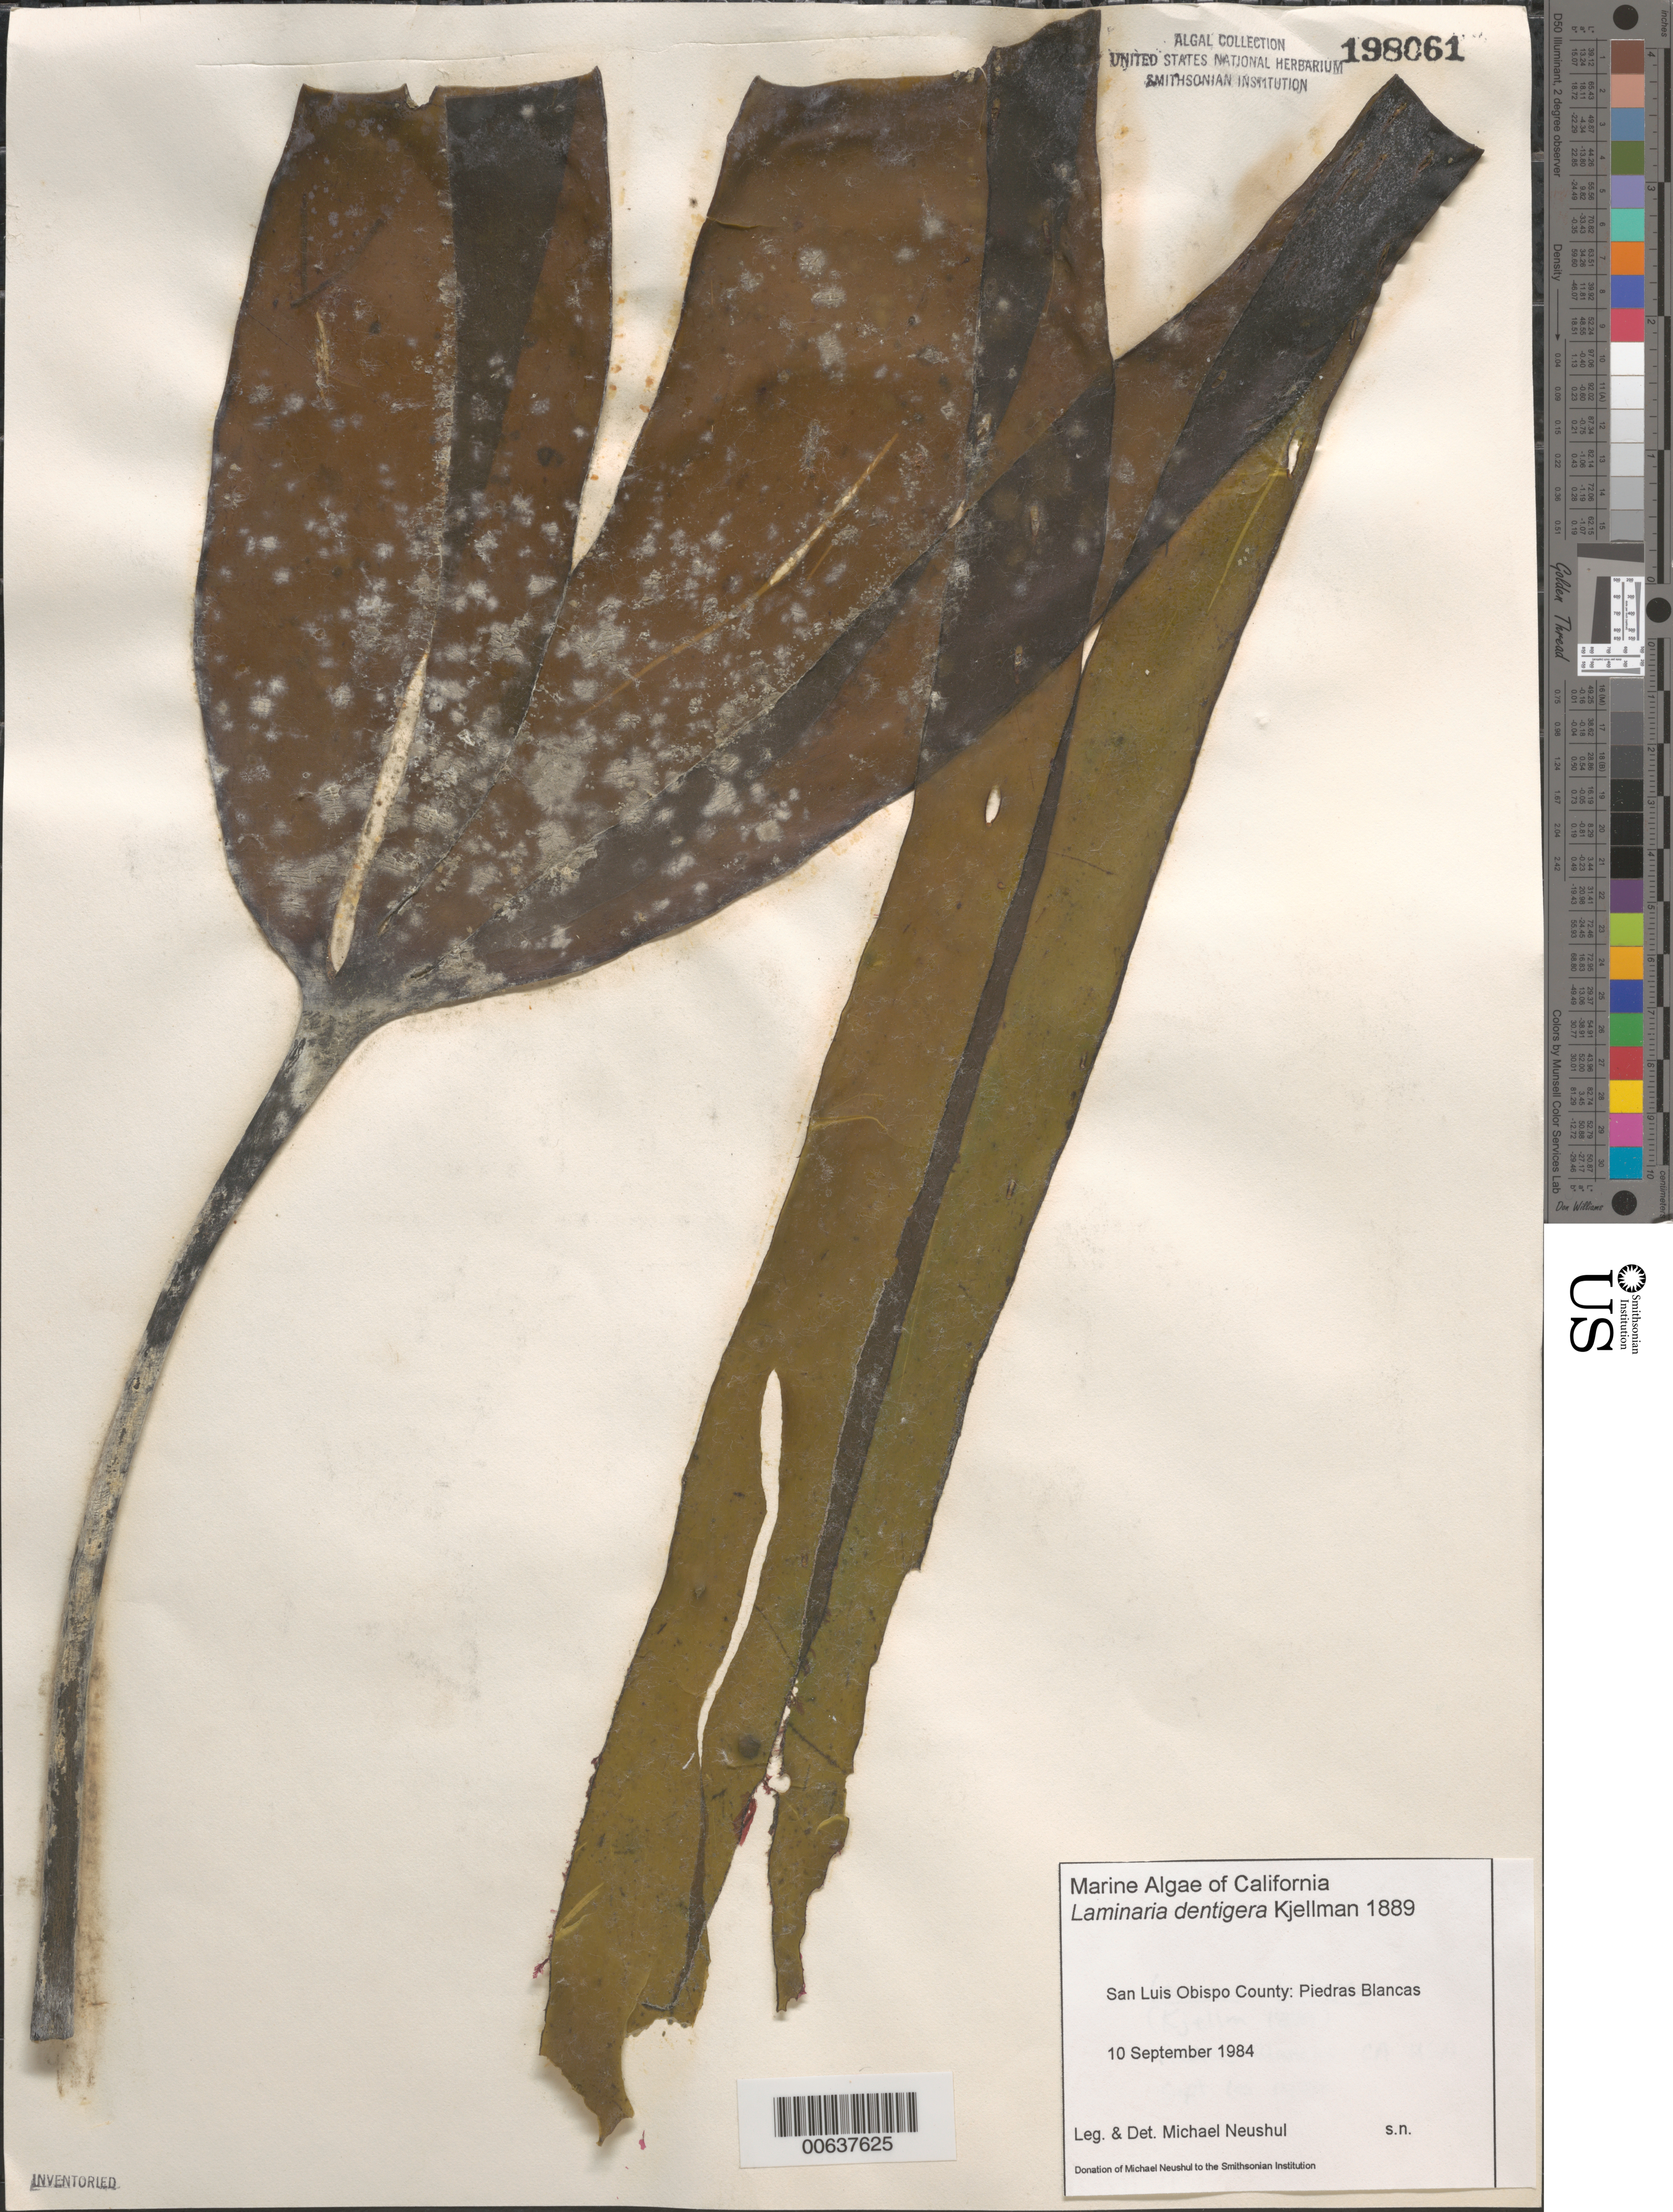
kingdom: Chromista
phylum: Ochrophyta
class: Phaeophyceae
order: Laminariales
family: Laminariaceae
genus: Laminaria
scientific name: Laminaria dentigera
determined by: Neushul, M.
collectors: M. Neushul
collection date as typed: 10 Sep 1984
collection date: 1984-09-10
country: United States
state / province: California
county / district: San Luis Obispo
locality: Piedras Blancas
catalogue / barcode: US 198061